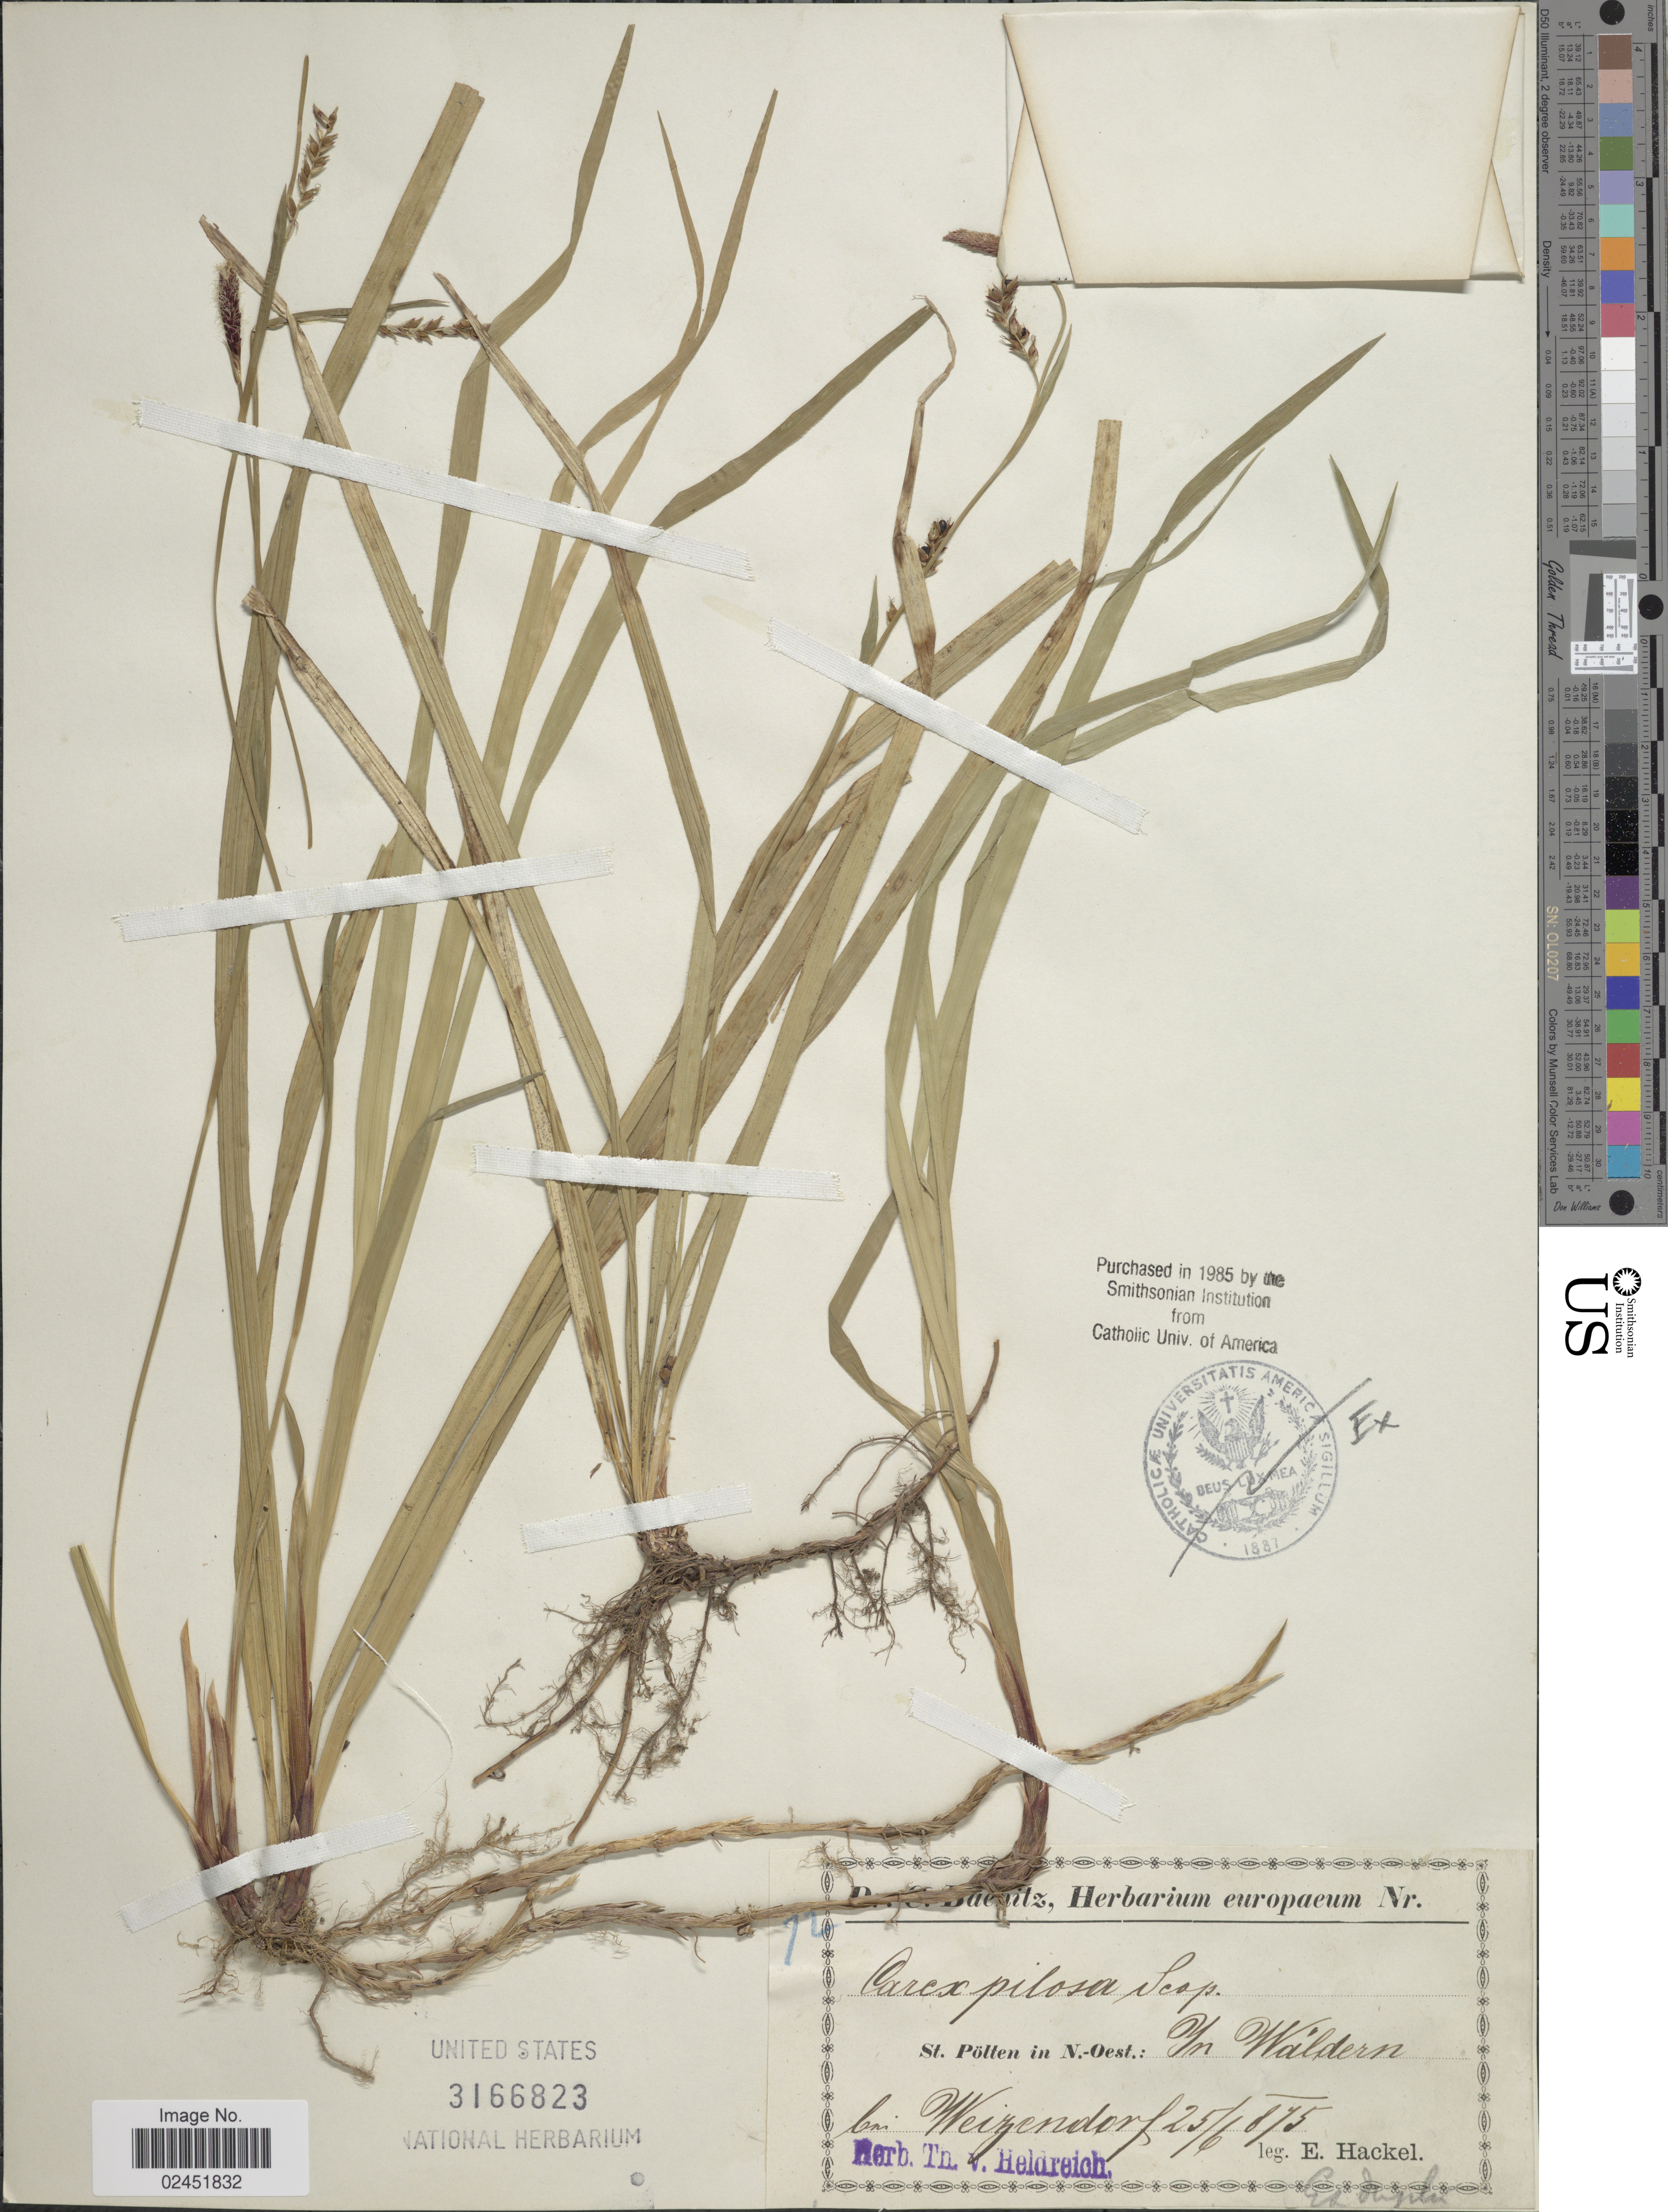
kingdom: Plantae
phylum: Tracheophyta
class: Liliopsida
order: Poales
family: Cyperaceae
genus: Carex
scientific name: Carex pilosa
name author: Scop.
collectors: E. Hackel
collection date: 1875-06-25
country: Austria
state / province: Niederosterreich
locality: St. Polten in N.-Oest.: In Waldren bei Weizendorf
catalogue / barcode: US 3166823